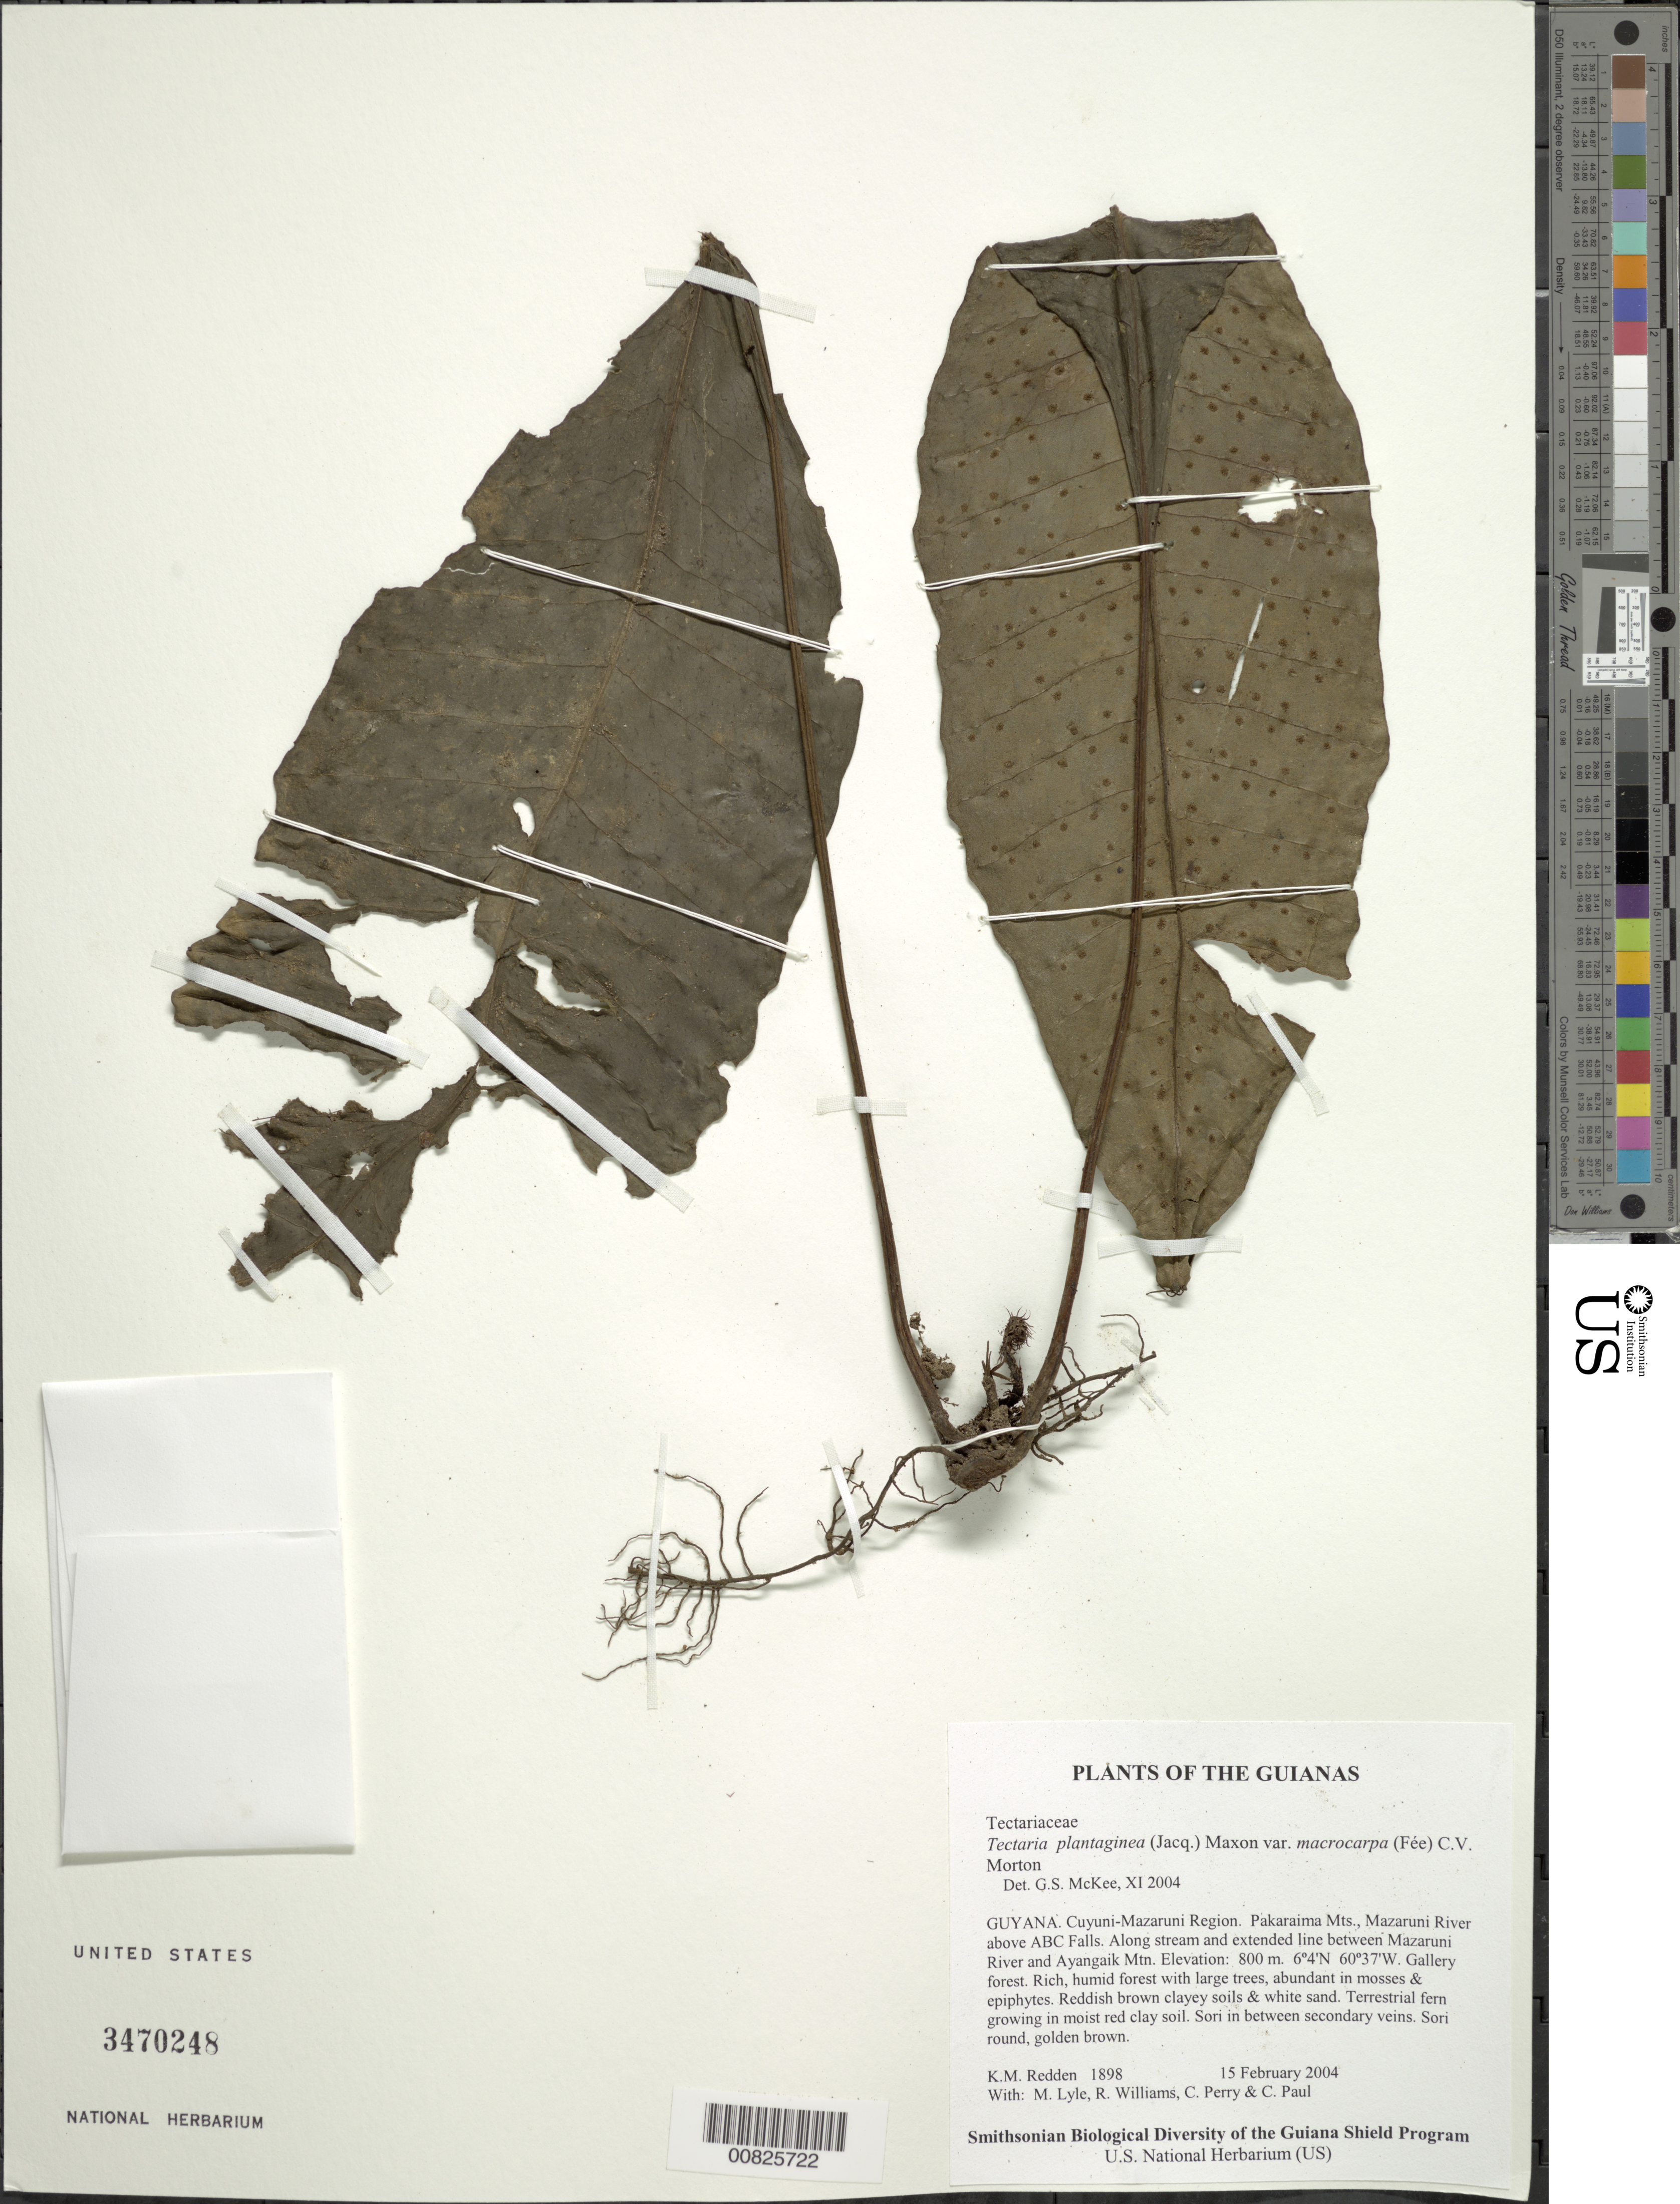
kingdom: Plantae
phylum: Tracheophyta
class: Polypodiopsida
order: Polypodiales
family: Tectariaceae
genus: Tectaria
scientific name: Tectaria plantaginea var. macrocarpa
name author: (Fée) C.V. Morton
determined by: McKee, G. S., (US), NMNH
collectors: K. M. Redden, M. Lyle, R. Williams, C. Perry & C. Paul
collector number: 1898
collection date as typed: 15 February 2004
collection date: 2004-02-15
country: Guyana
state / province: Cuyuni-Mazaruni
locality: Pakaraima Mts., Mazaruni River above ABC Falls. Along stream and extended line between Mazaruni River and Ayangaik Mtn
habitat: Gallery forest. Rich, humid forest with large trees, abundant in mosses, epiphytes. Reddish brown clayey soils and white sand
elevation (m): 800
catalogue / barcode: US 3470248